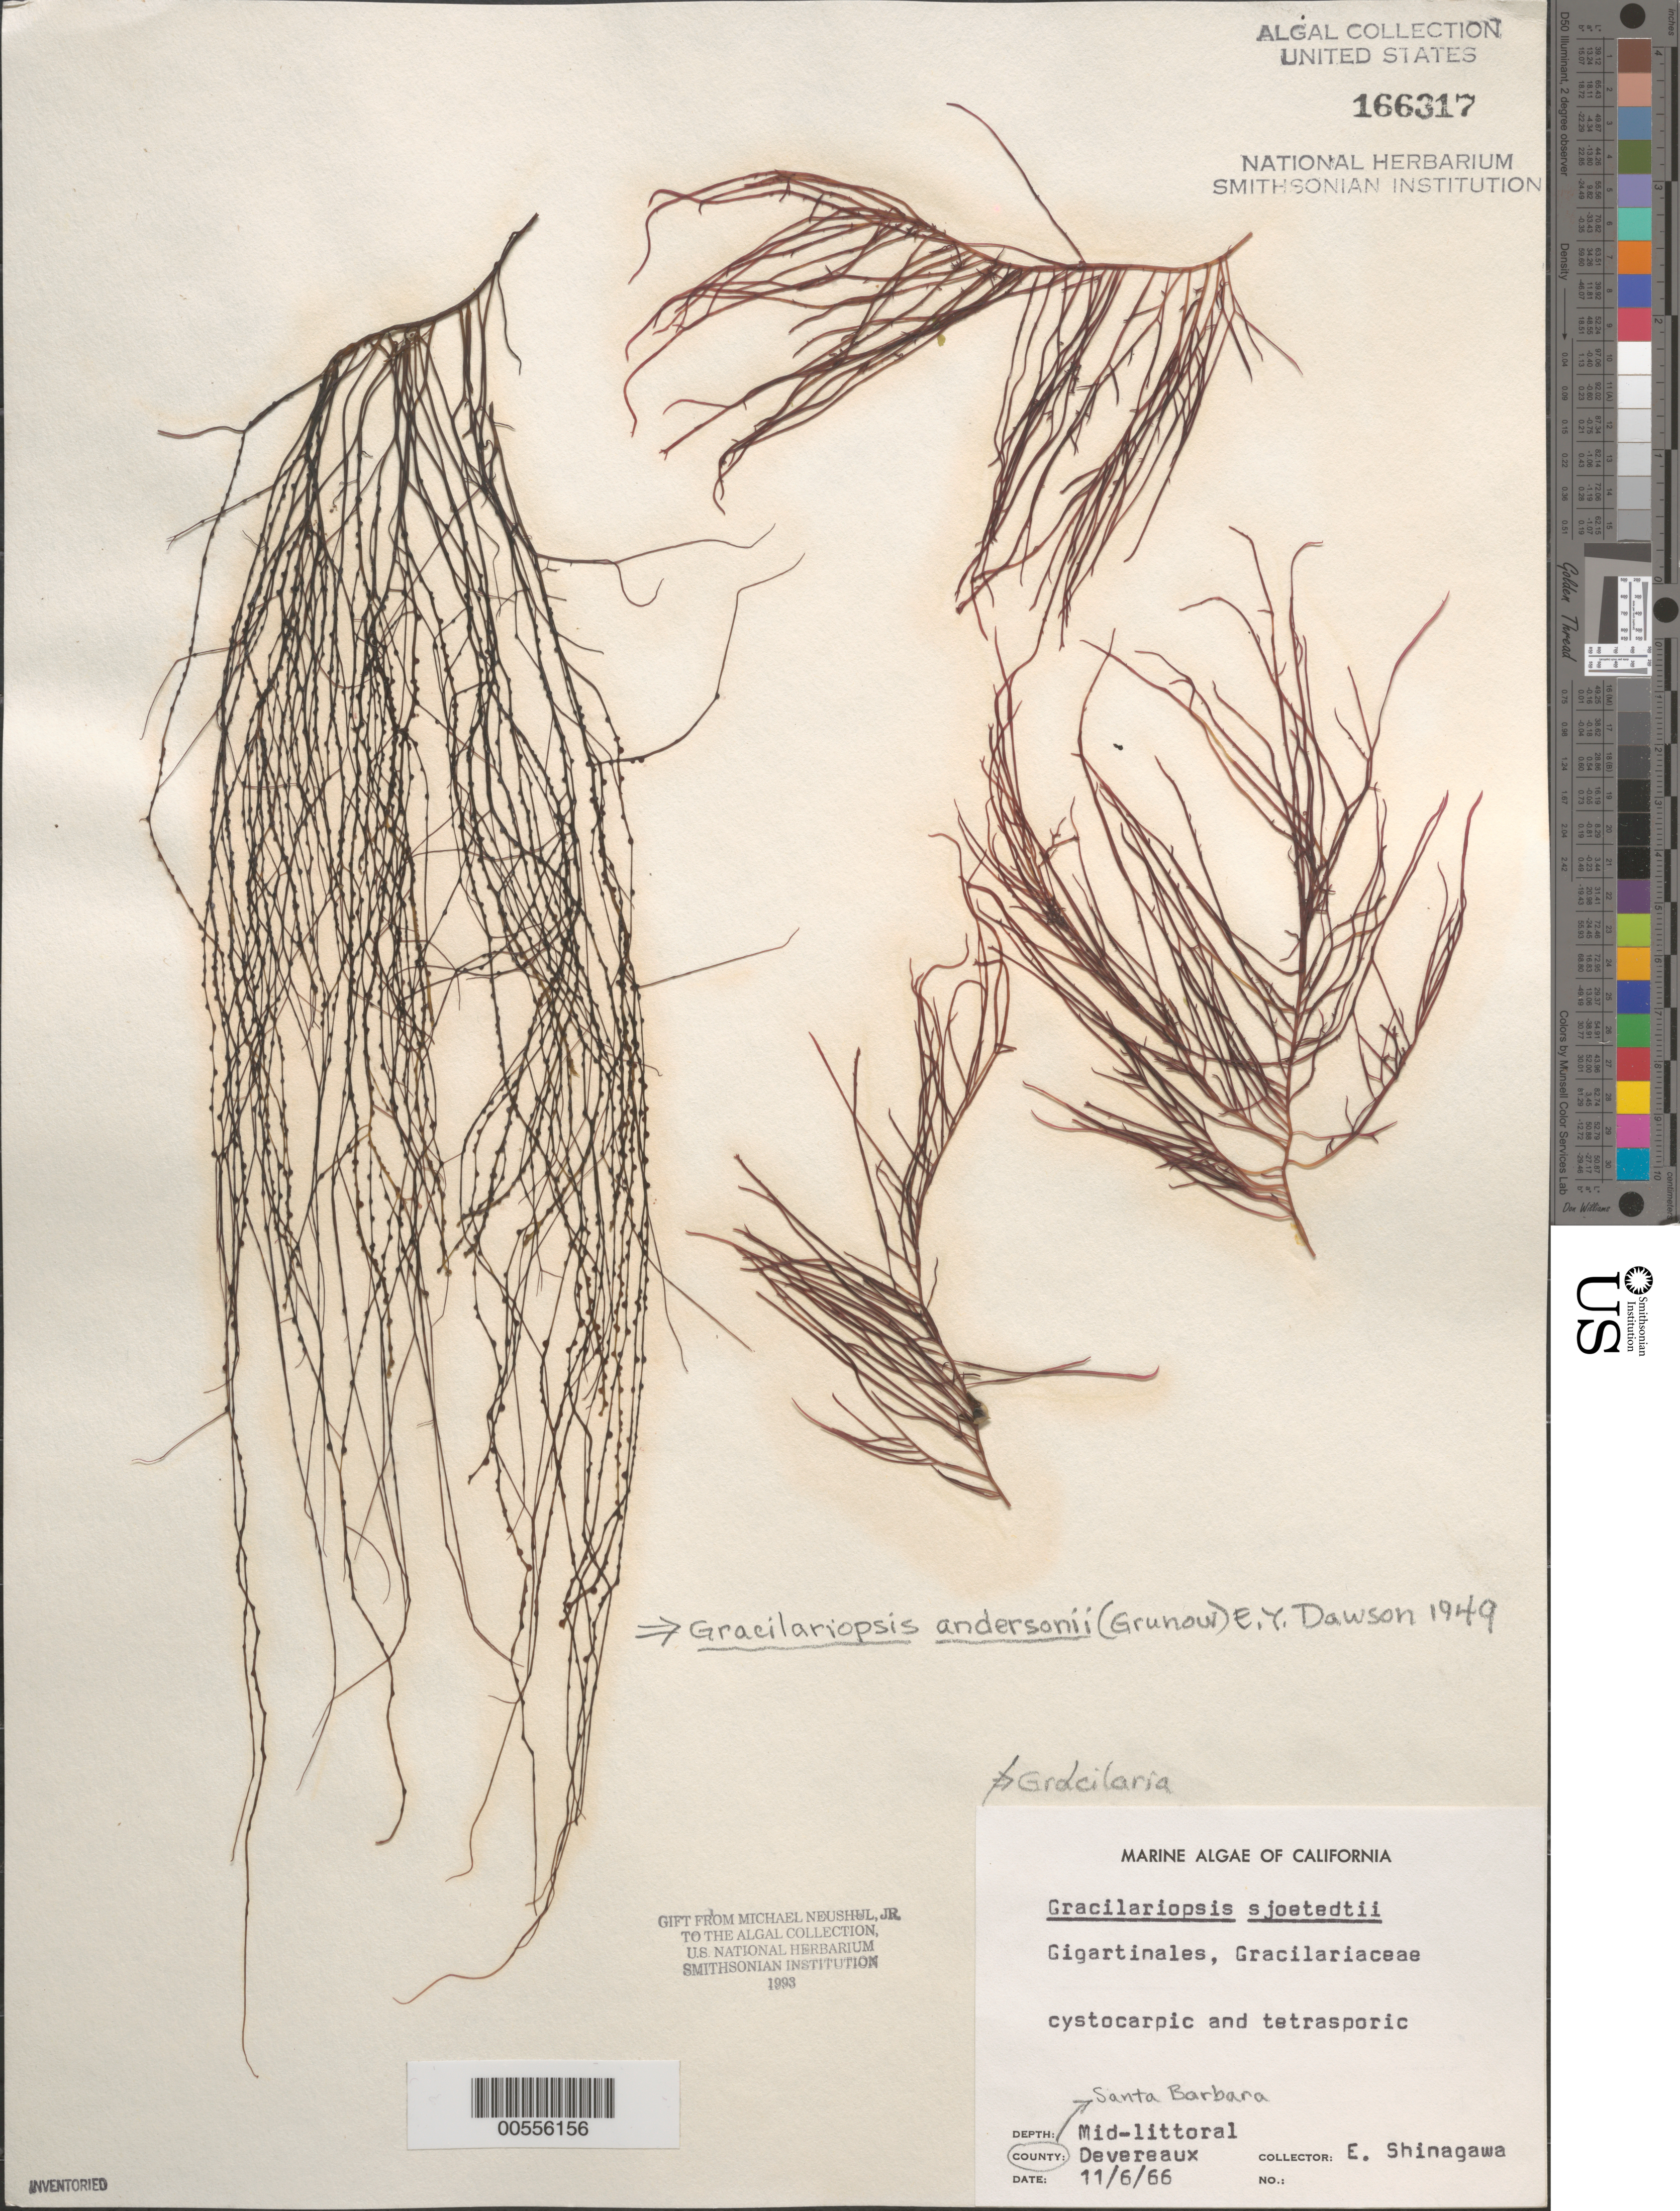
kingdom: Plantae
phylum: Rhodophyta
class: Florideophyceae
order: Gracilariales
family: Gracilariaceae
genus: Gracilariopsis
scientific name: Gracilariopsis andersonii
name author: (Grunow) E.Y. Dawson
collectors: E. Shinagawa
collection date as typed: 06 Nov 1966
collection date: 1966-11-06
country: United States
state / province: California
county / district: Santa Barbara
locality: Devereaux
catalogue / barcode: US 166317